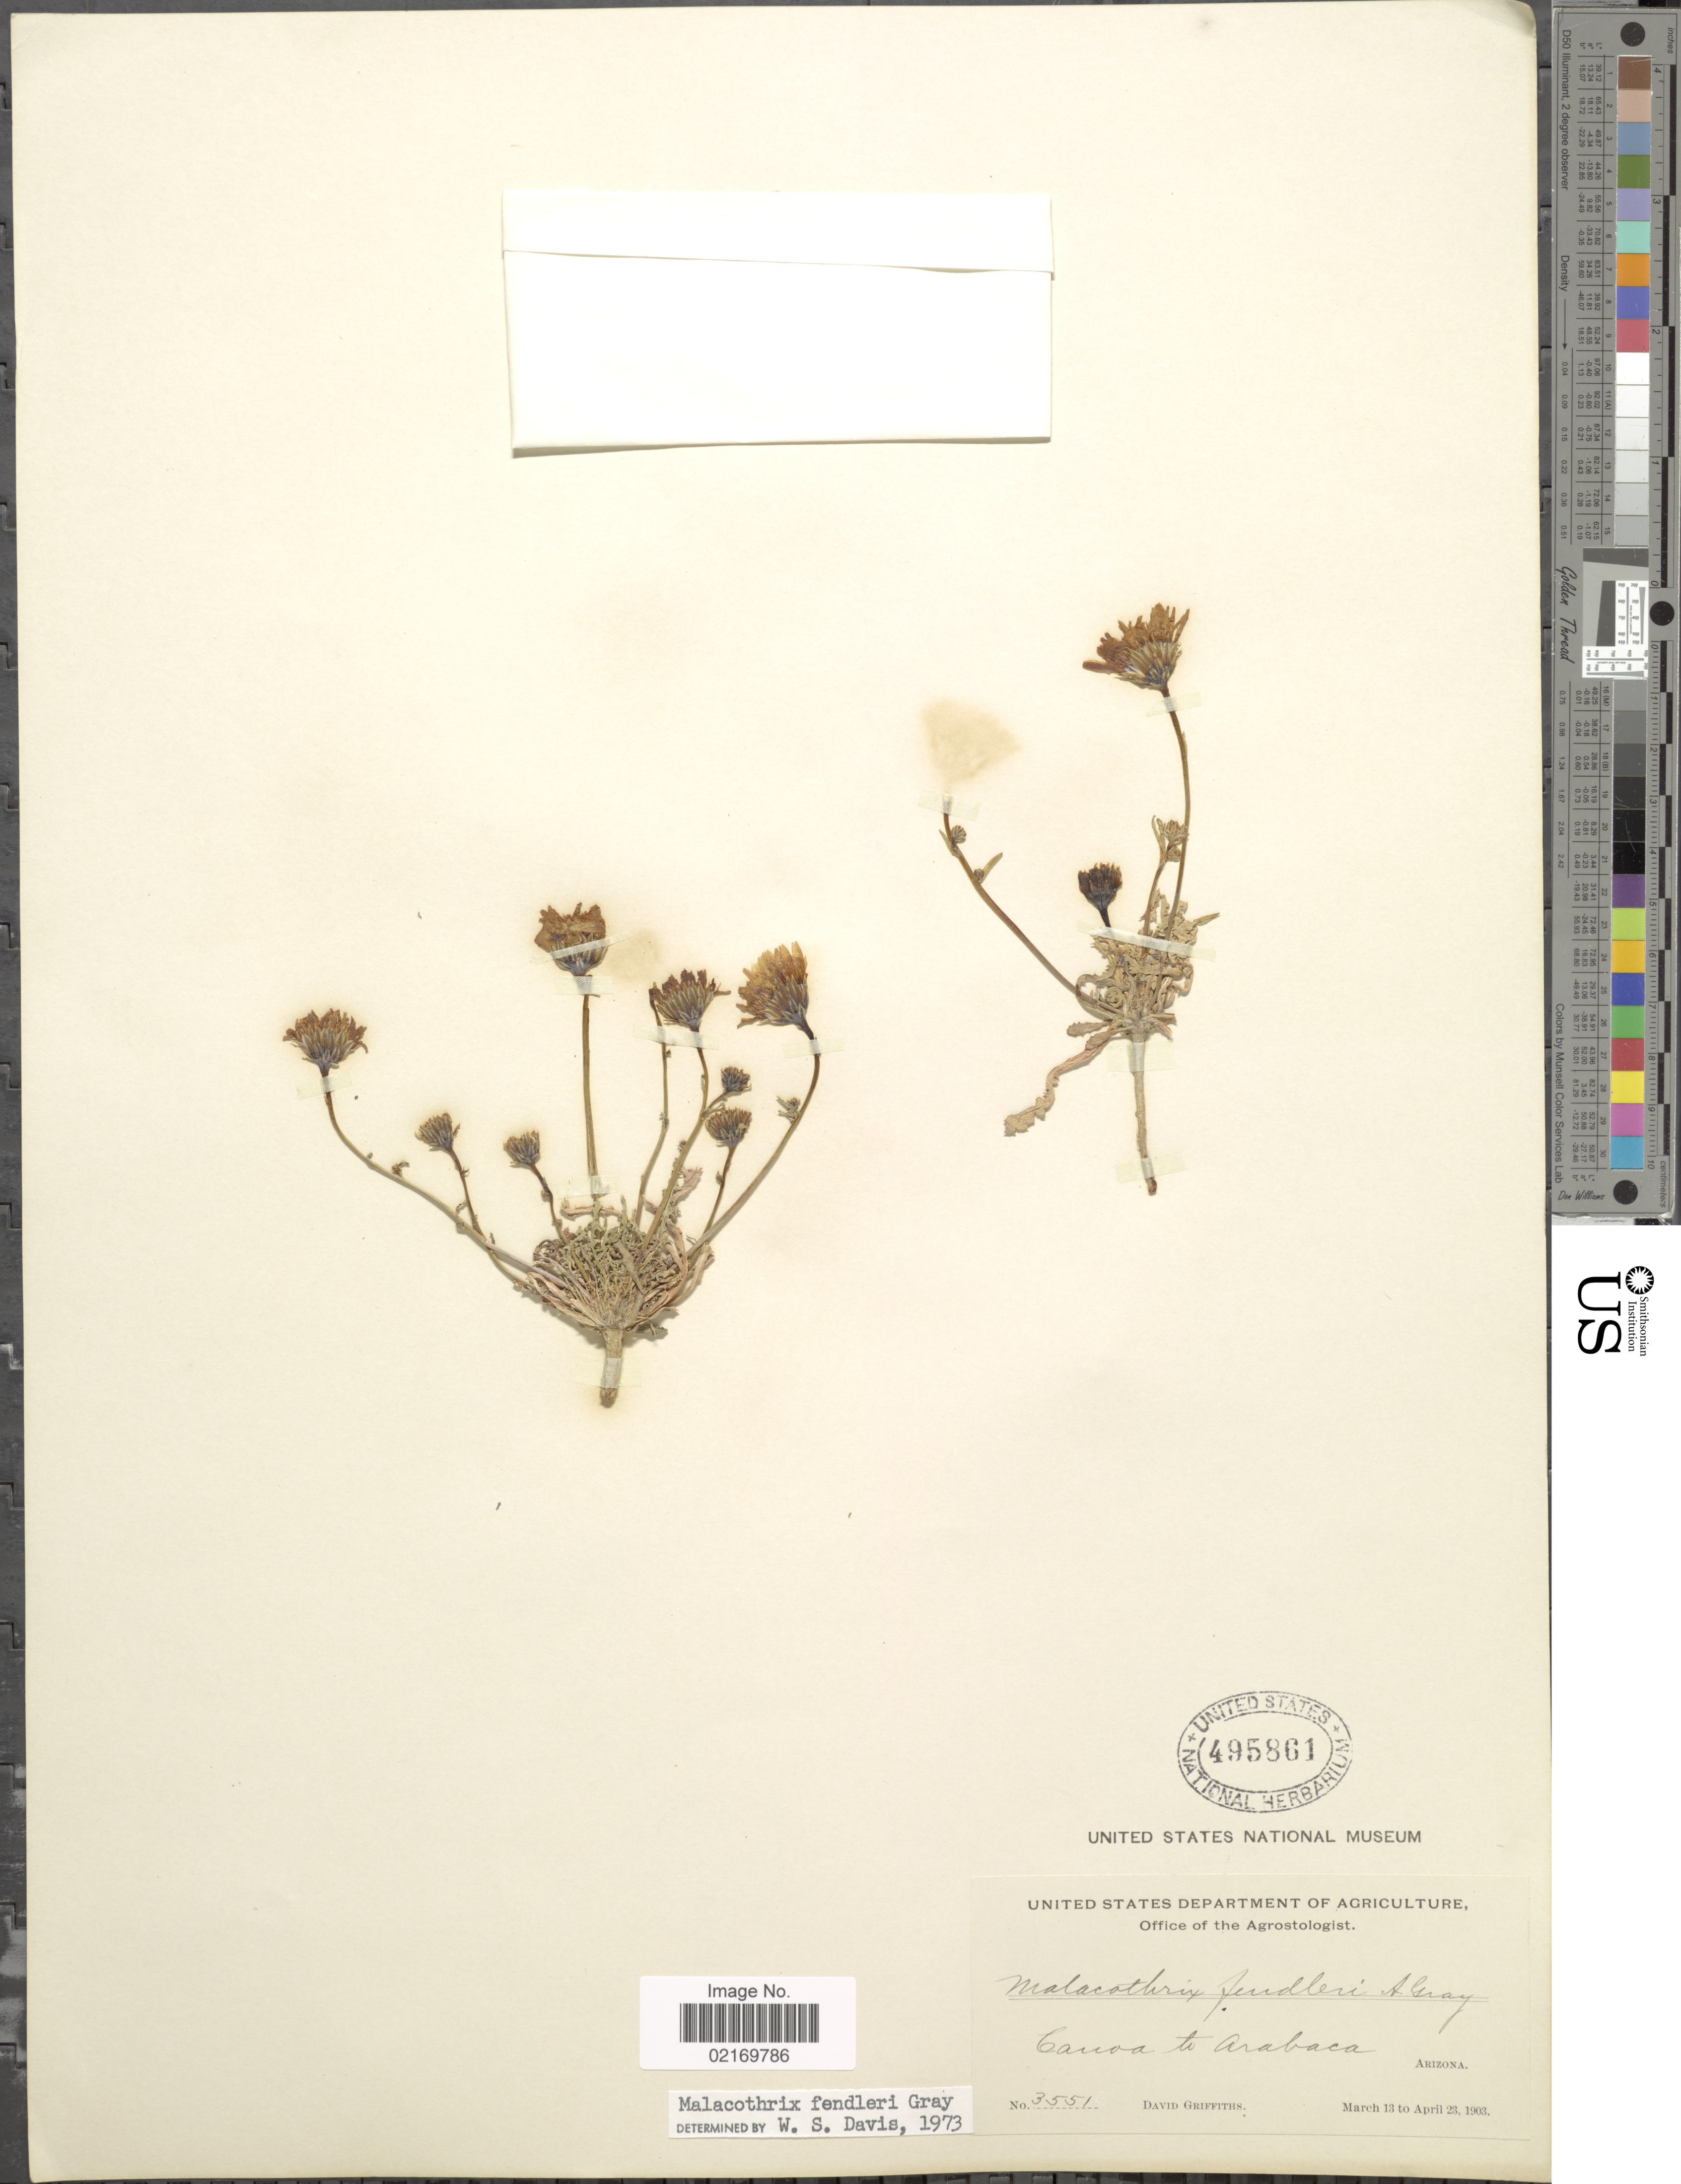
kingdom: Plantae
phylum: Tracheophyta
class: Magnoliopsida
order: Asterales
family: Asteraceae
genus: Malacothrix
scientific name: Malacothrix fendleri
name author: A. Gray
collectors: D. Griffiths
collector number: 3551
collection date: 1903-03-13/1903-04-23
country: United States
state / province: Arizona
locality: Canoa to Arabaca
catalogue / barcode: US 495861